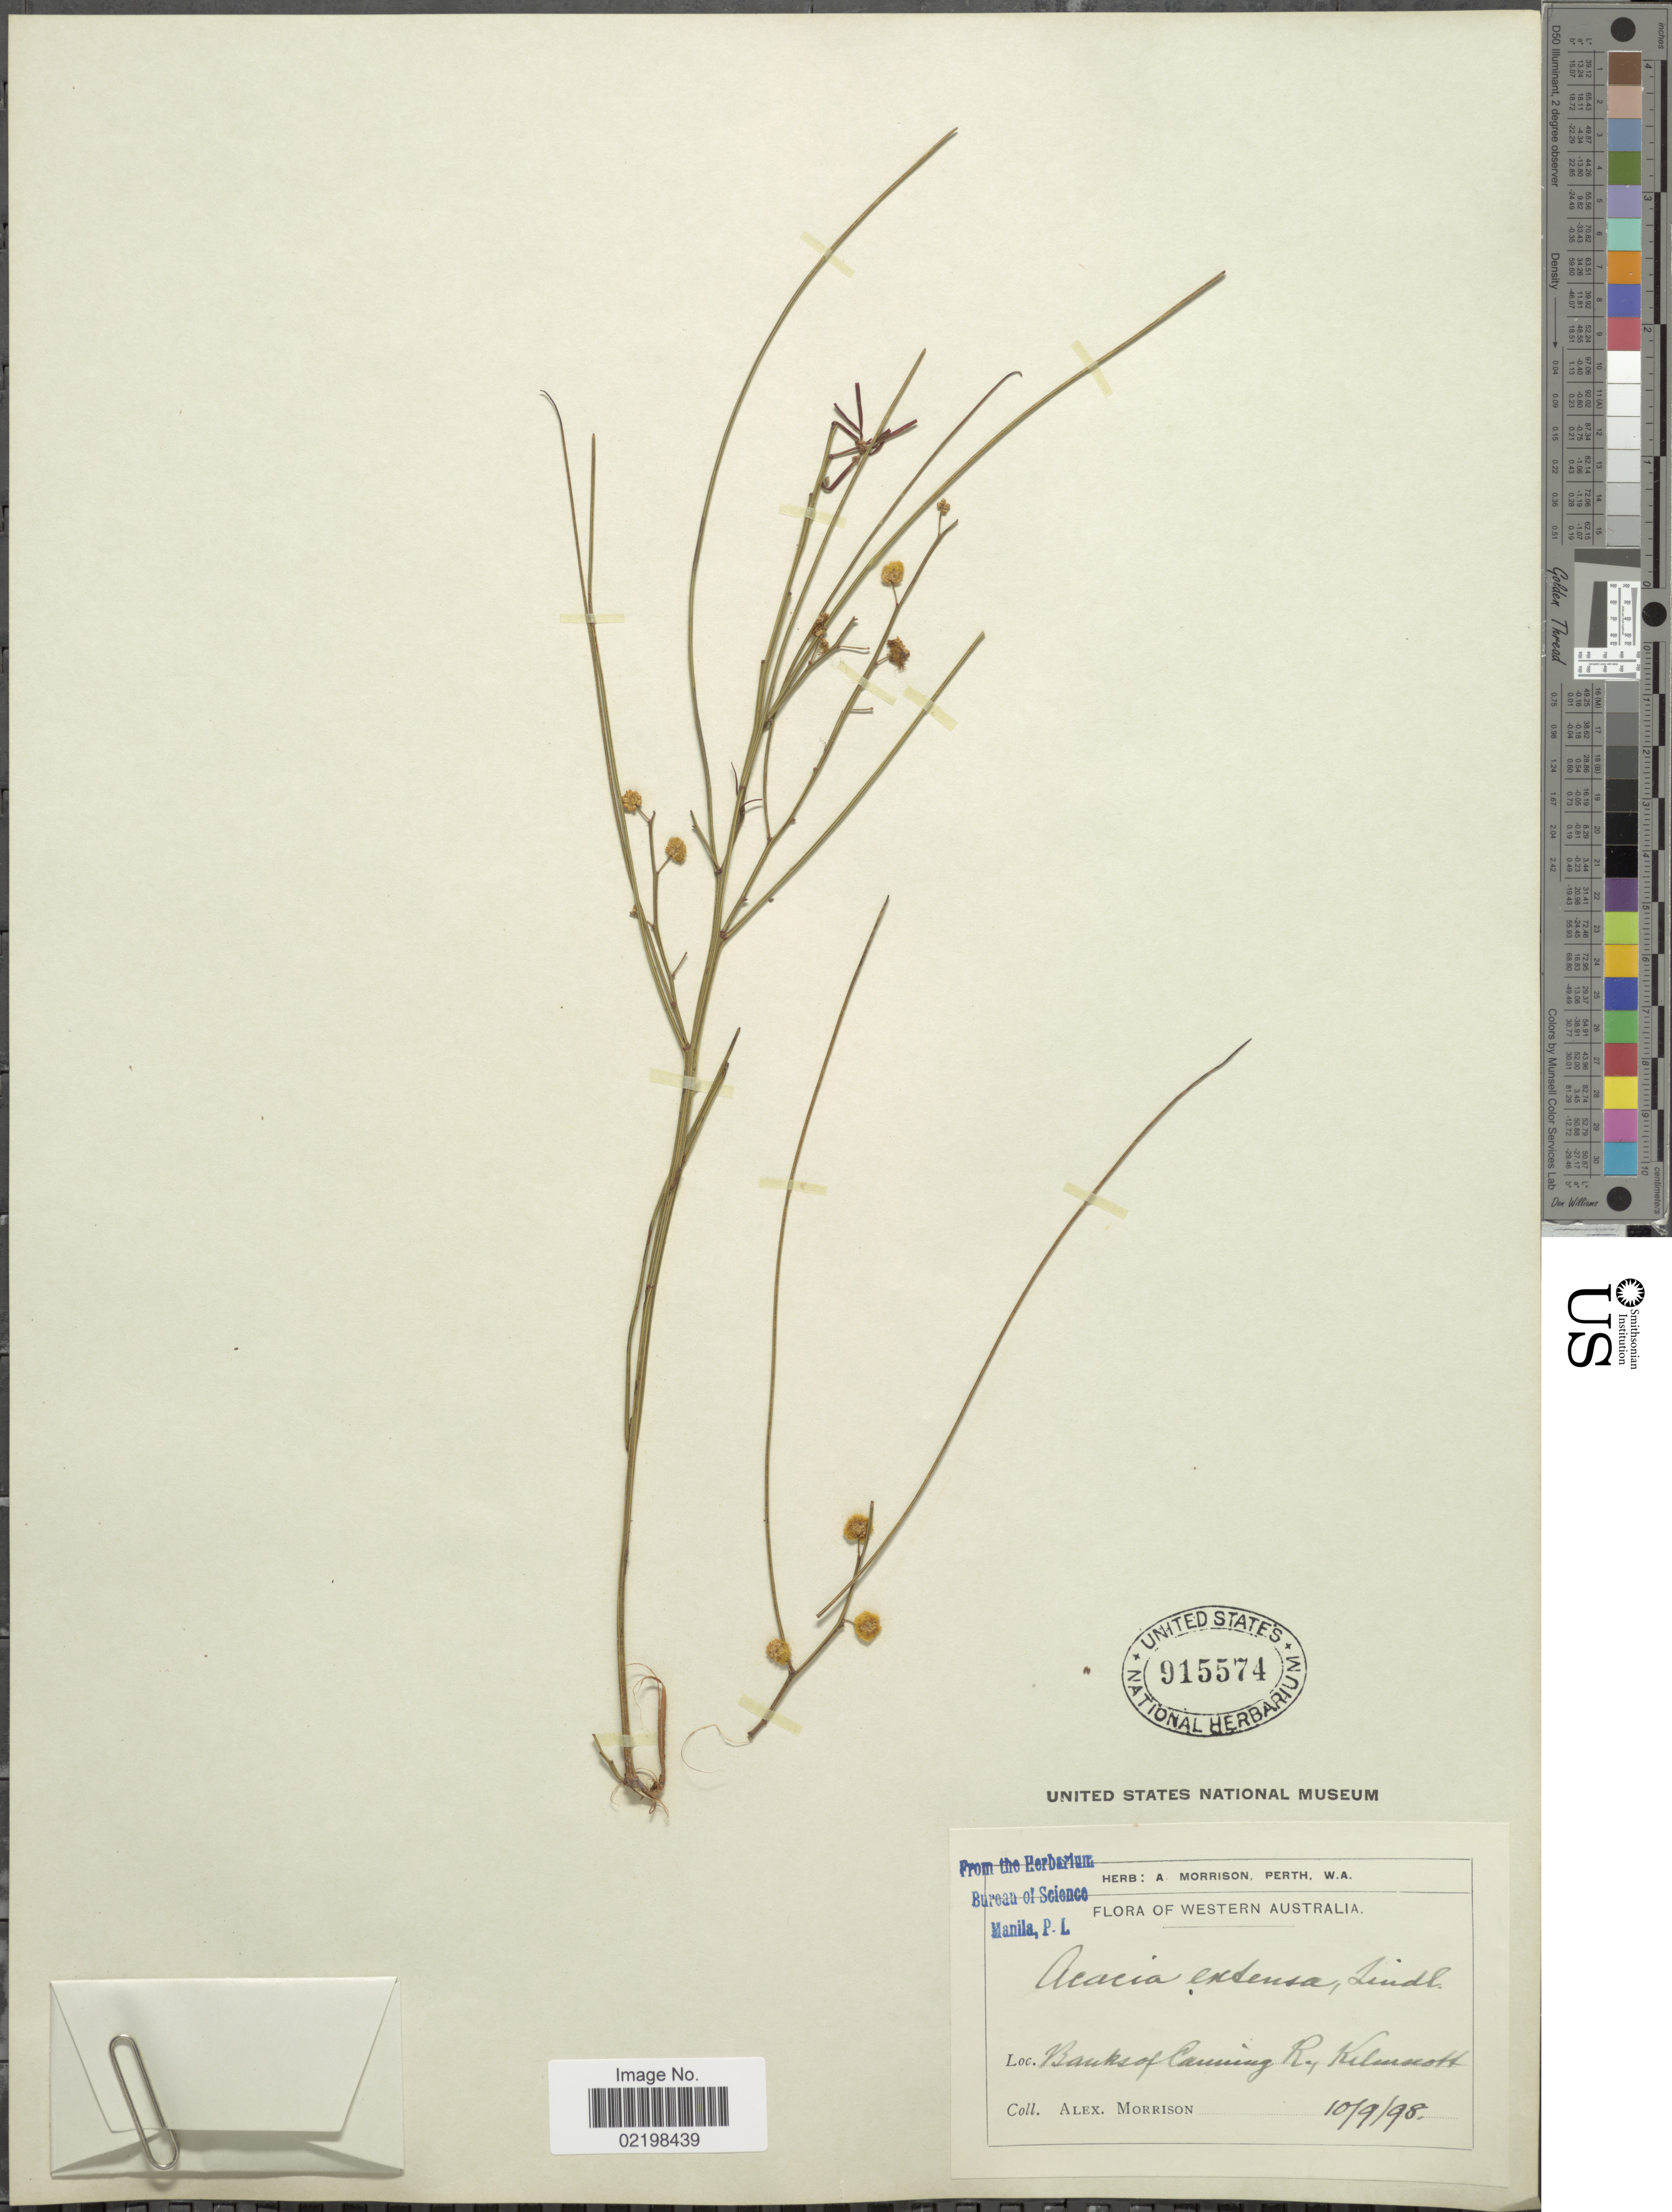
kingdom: Plantae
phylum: Tracheophyta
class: Magnoliopsida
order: Fabales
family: Fabaceae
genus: Acacia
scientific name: Acacia extensa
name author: Lindl.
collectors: A. Morrison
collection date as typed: Transcribed d/m/y: 10/9/98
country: Australia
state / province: Western Australia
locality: Western Australia. Banks of Canning R., Kelmscott.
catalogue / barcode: US 915574